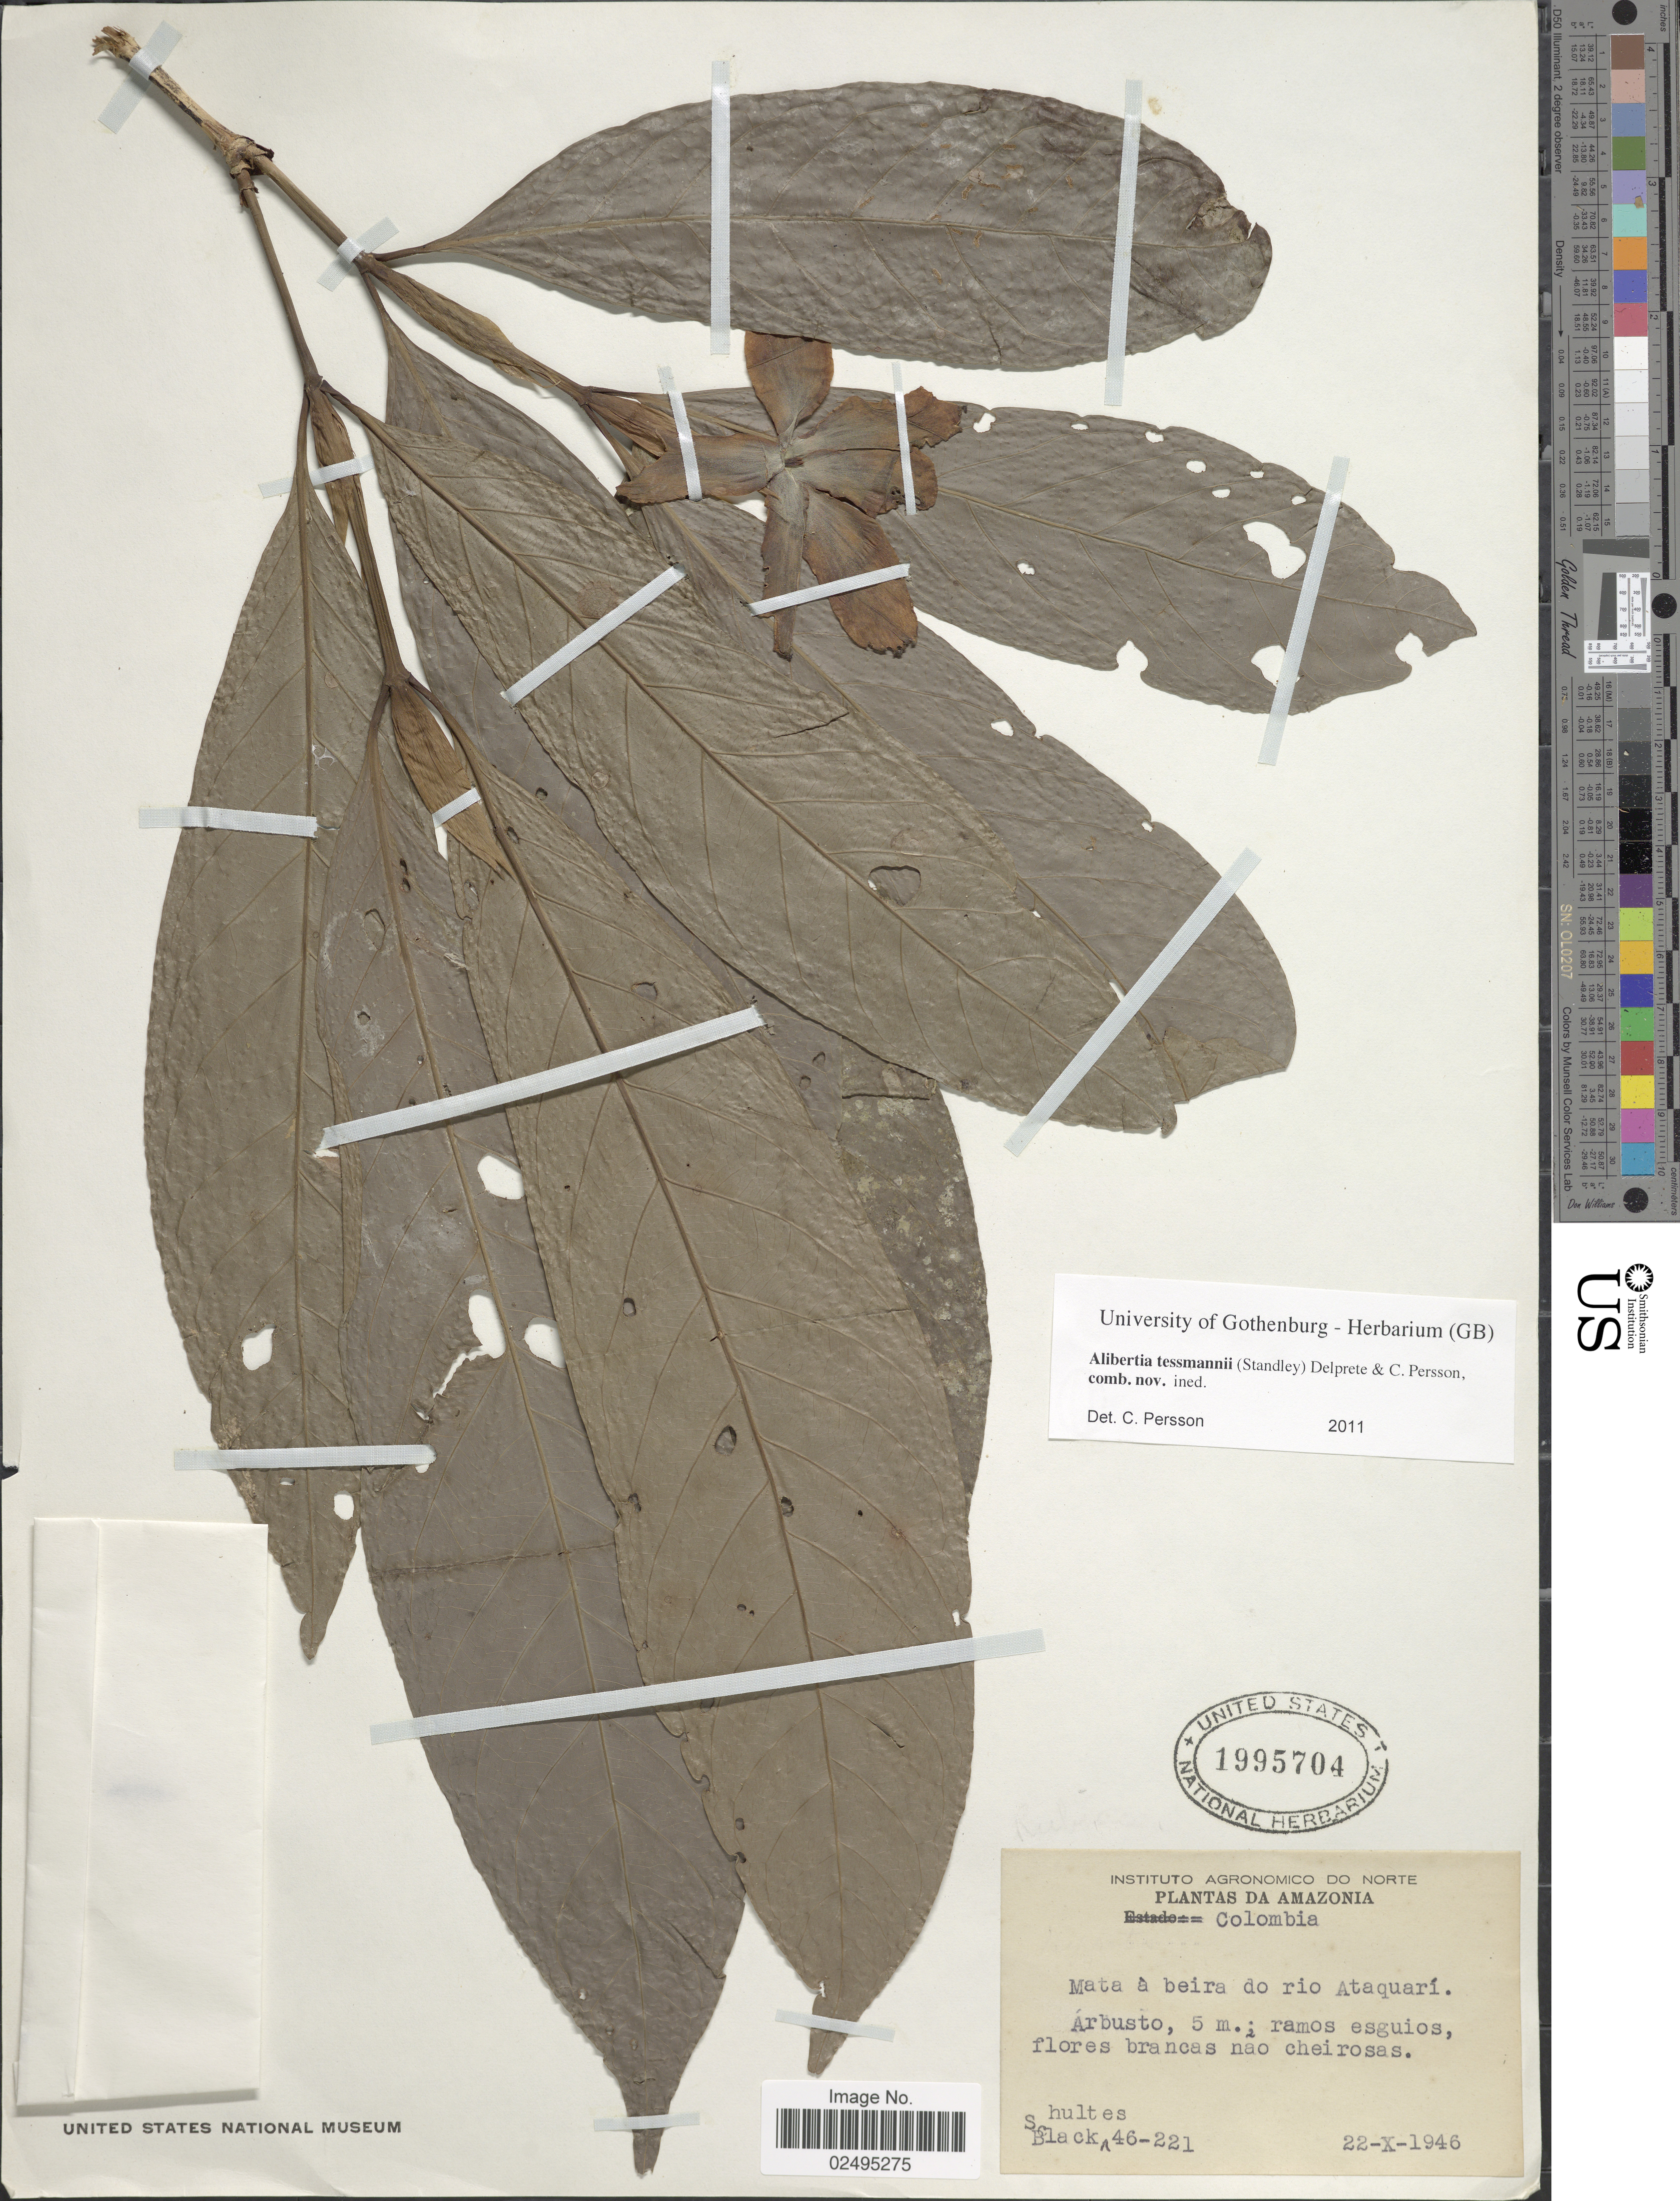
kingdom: Plantae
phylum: Tracheophyta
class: Magnoliopsida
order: Gentianales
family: Rubiaceae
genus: Randia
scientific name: Randia tessmanii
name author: Standl.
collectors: S. Black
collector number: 46-221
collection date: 1946-10-22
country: Colombia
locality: Da Amazonia, Mata a beira do rio Ataquari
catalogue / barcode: US 1995704